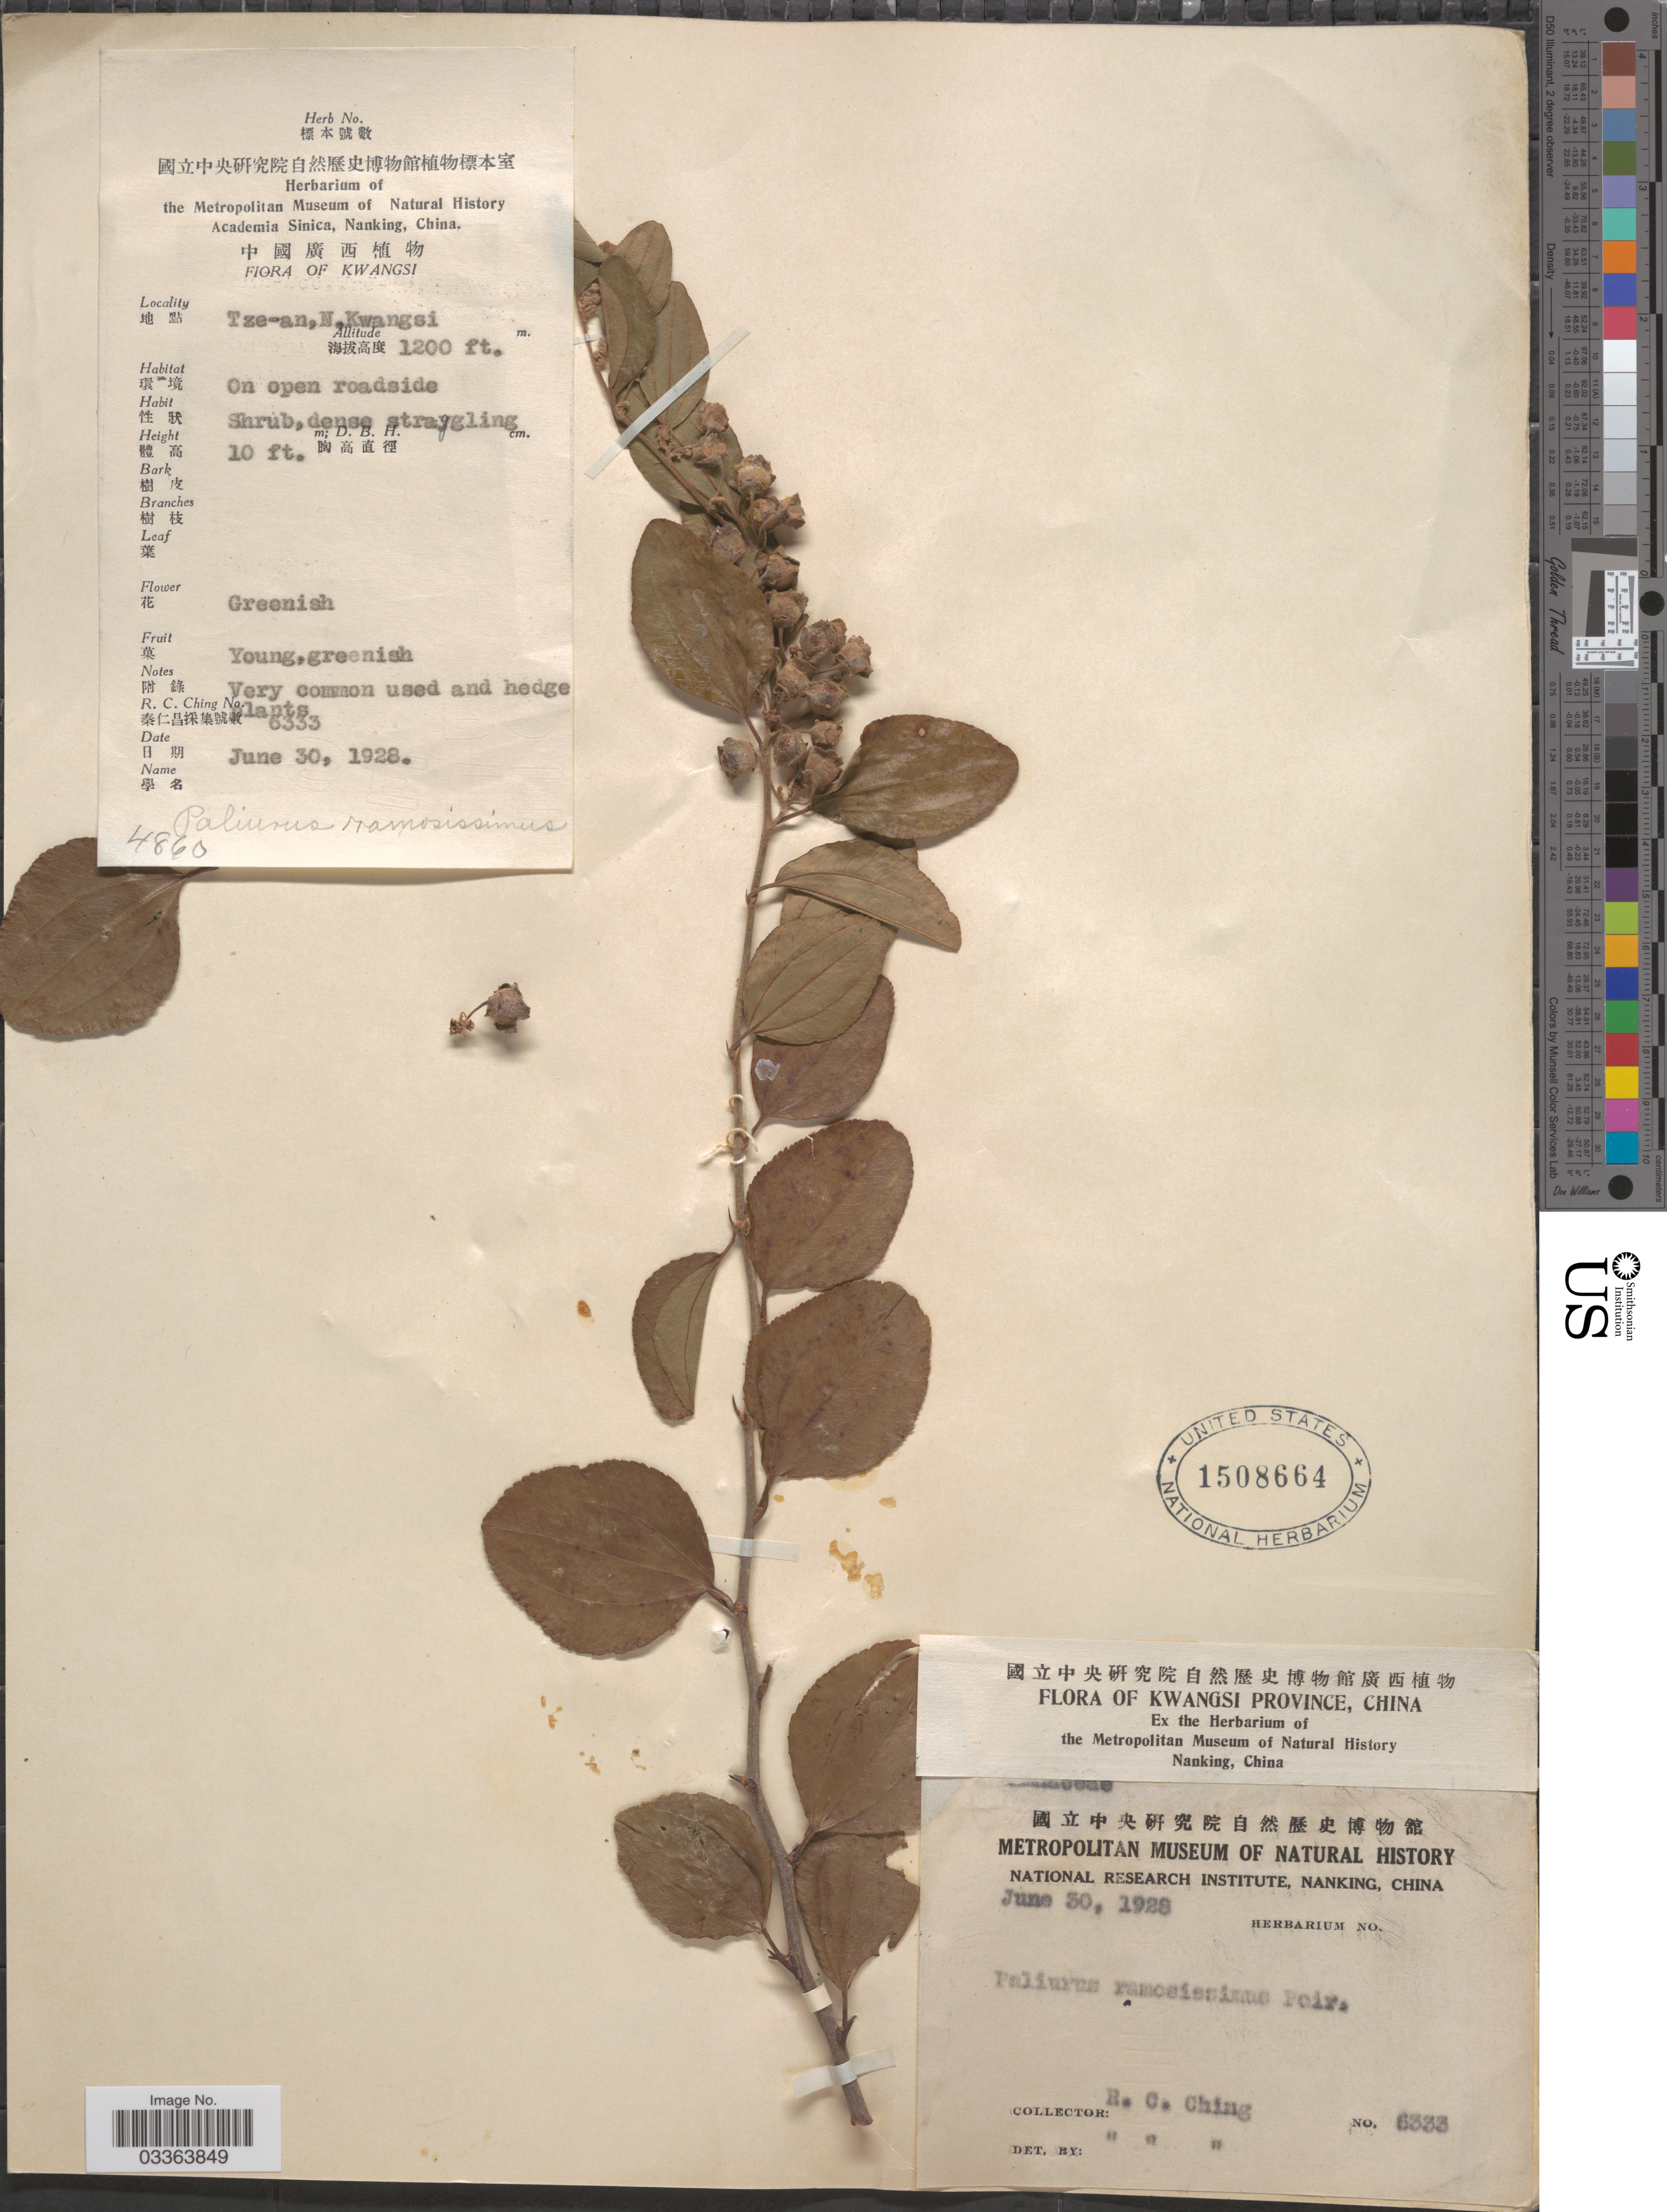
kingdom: Plantae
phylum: Tracheophyta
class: Magnoliopsida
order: Rosales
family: Rhamnaceae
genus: Paliurus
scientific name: Paliurus ramosissimus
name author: (Lour.) Poir.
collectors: R. C. Ching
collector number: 6333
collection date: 1928-06-30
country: China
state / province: Guangxi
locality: Kwangsi Province. Tze-an, N. Kwangsi.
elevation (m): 366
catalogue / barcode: US 1508664